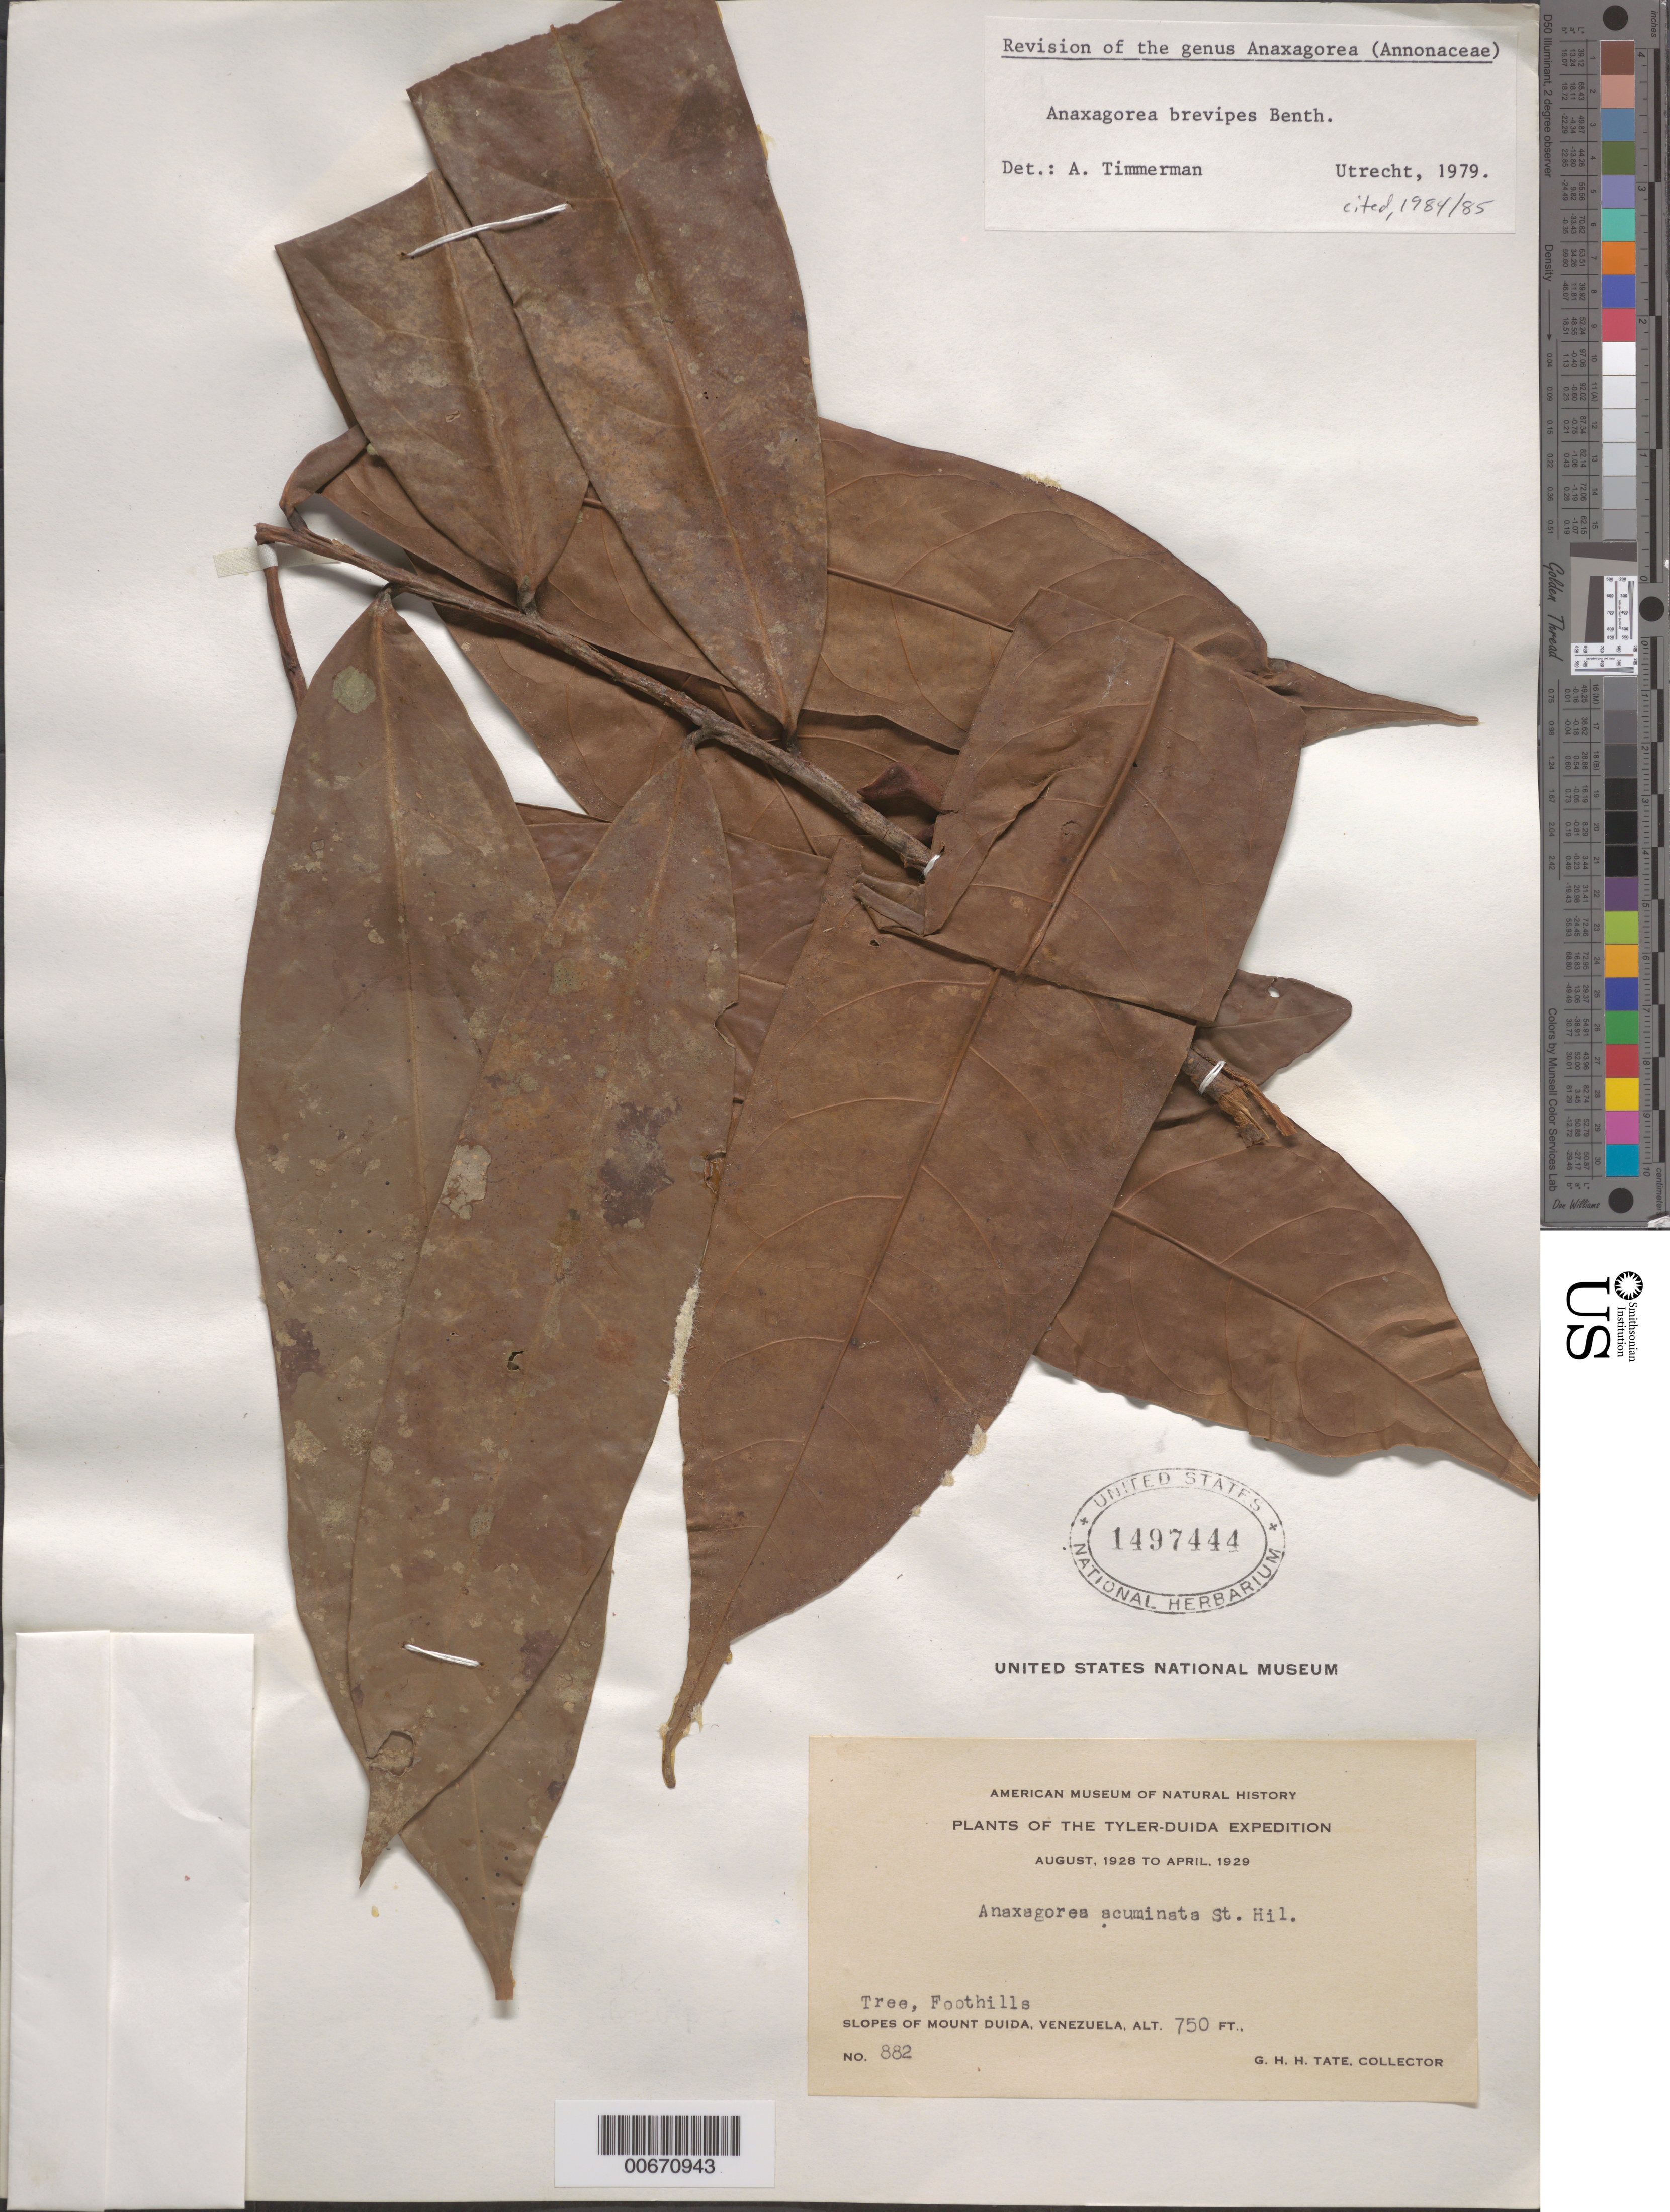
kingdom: Plantae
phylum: Tracheophyta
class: Magnoliopsida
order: Magnoliales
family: Annonaceae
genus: Anaxagorea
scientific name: Anaxagorea brevipes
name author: Benth.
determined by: Timmerman, A.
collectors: G. H. H.Tate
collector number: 882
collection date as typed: Aug-28 to Apr-29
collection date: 1928-08/1929-04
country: Venezuela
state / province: Amazonas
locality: Mount Duida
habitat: Foothills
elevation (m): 225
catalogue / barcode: US 1497444